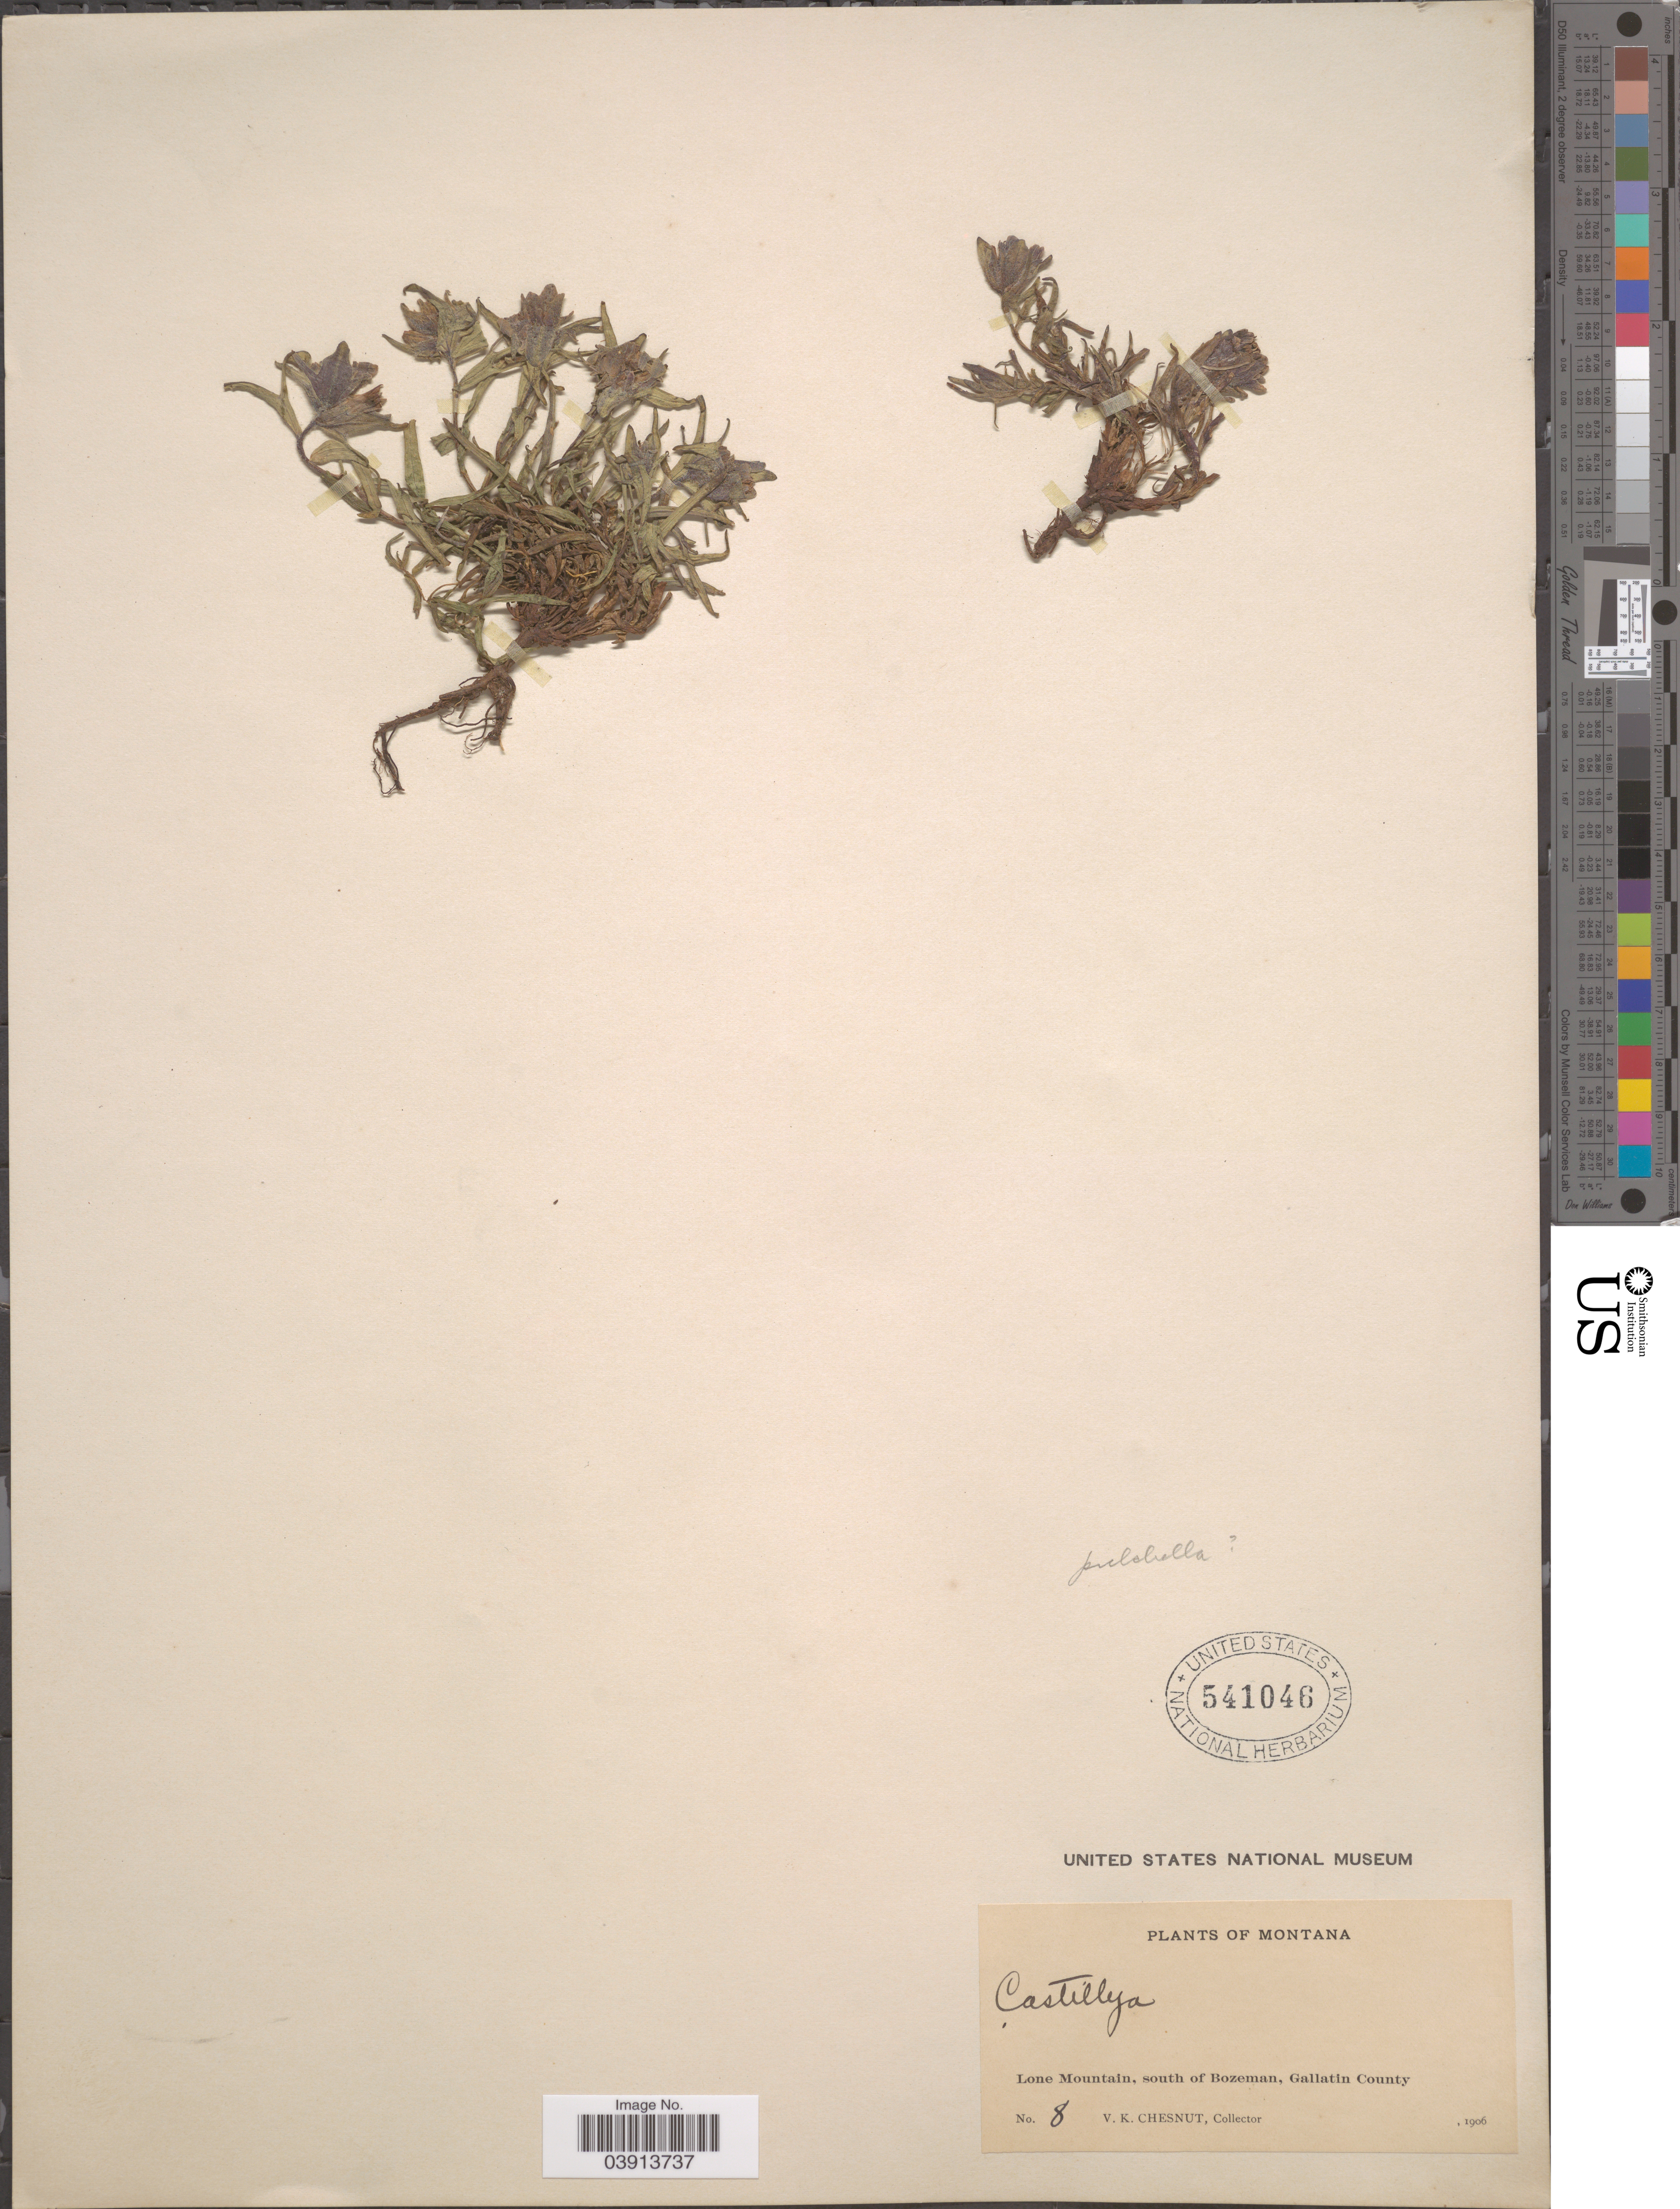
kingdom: Plantae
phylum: Tracheophyta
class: Magnoliopsida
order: Lamiales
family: Orobanchaceae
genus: Castilleja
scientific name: Castilleja pulchella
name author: Rydb.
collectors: V. Chesnut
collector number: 8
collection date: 1906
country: United States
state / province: Montana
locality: Lone Mountain, south of Bozeman, Gallatin County.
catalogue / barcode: US 541046